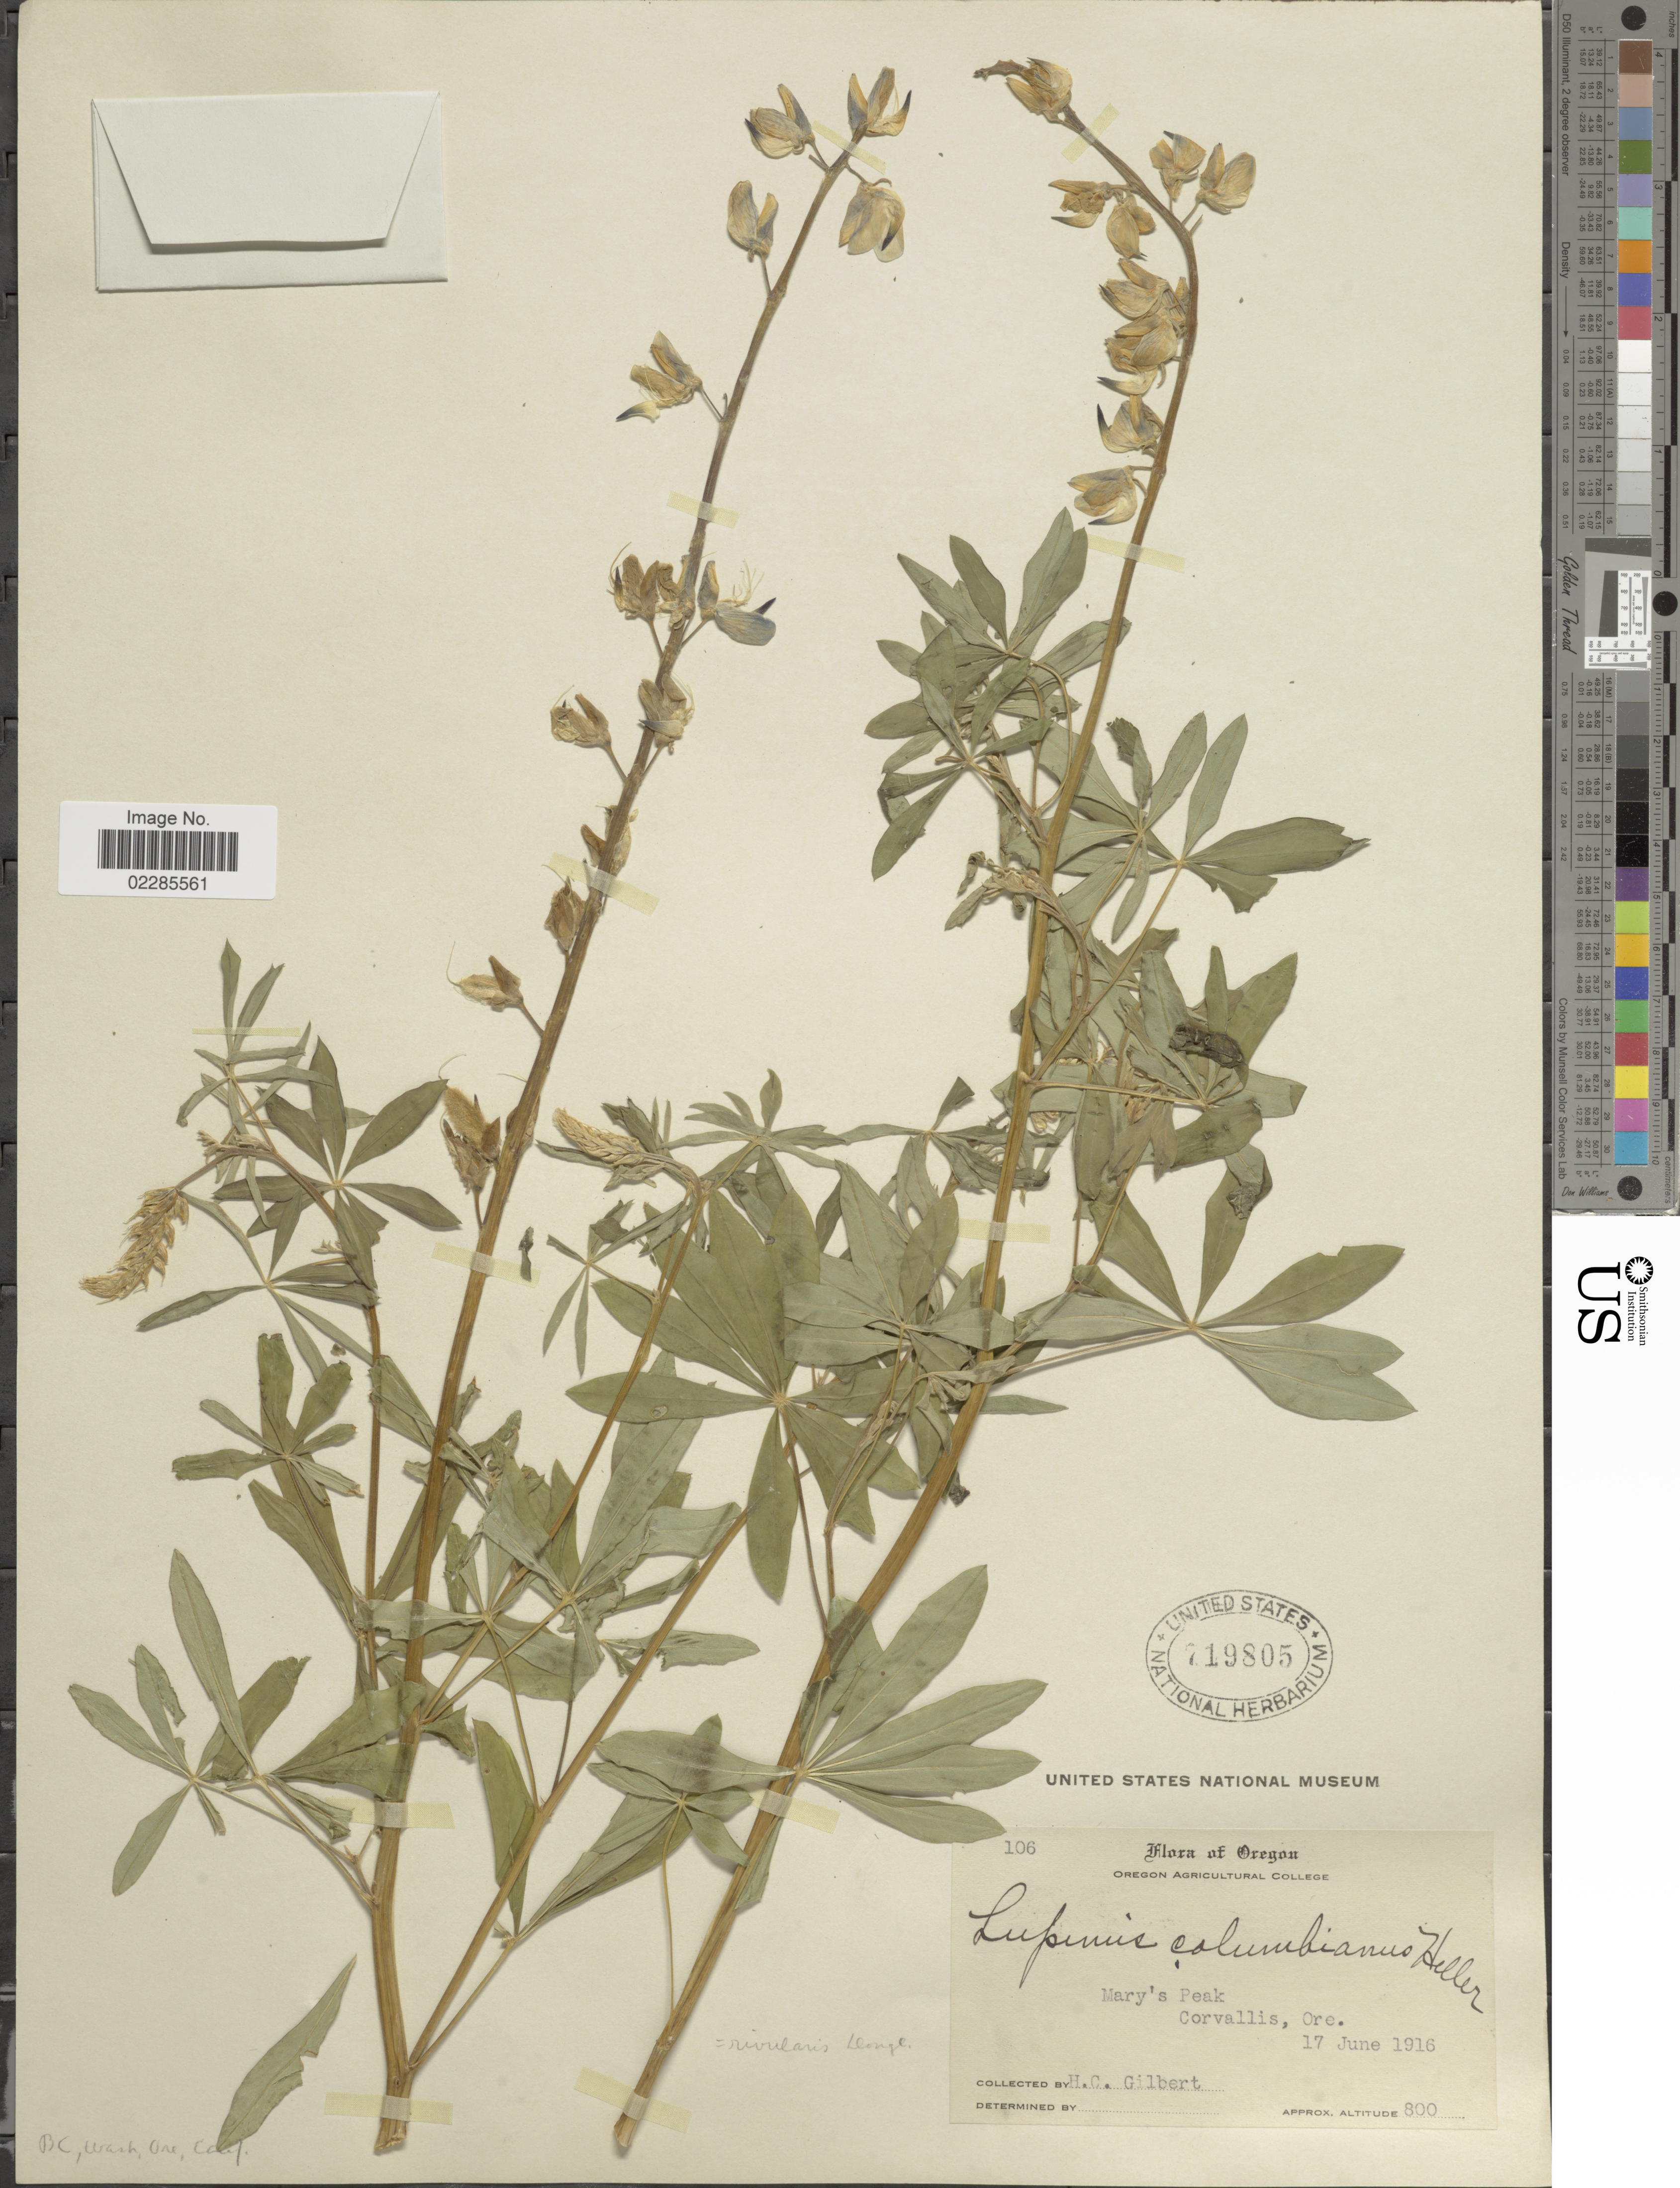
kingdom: Plantae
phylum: Tracheophyta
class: Magnoliopsida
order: Fabales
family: Fabaceae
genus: Lupinus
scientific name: Lupinus latifolius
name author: Lindl. ex J. Agardh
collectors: H. Gilbert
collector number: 106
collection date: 1916-06-17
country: United States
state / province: Oregon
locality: Mary's Peak, Corvallis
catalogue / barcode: US 719805